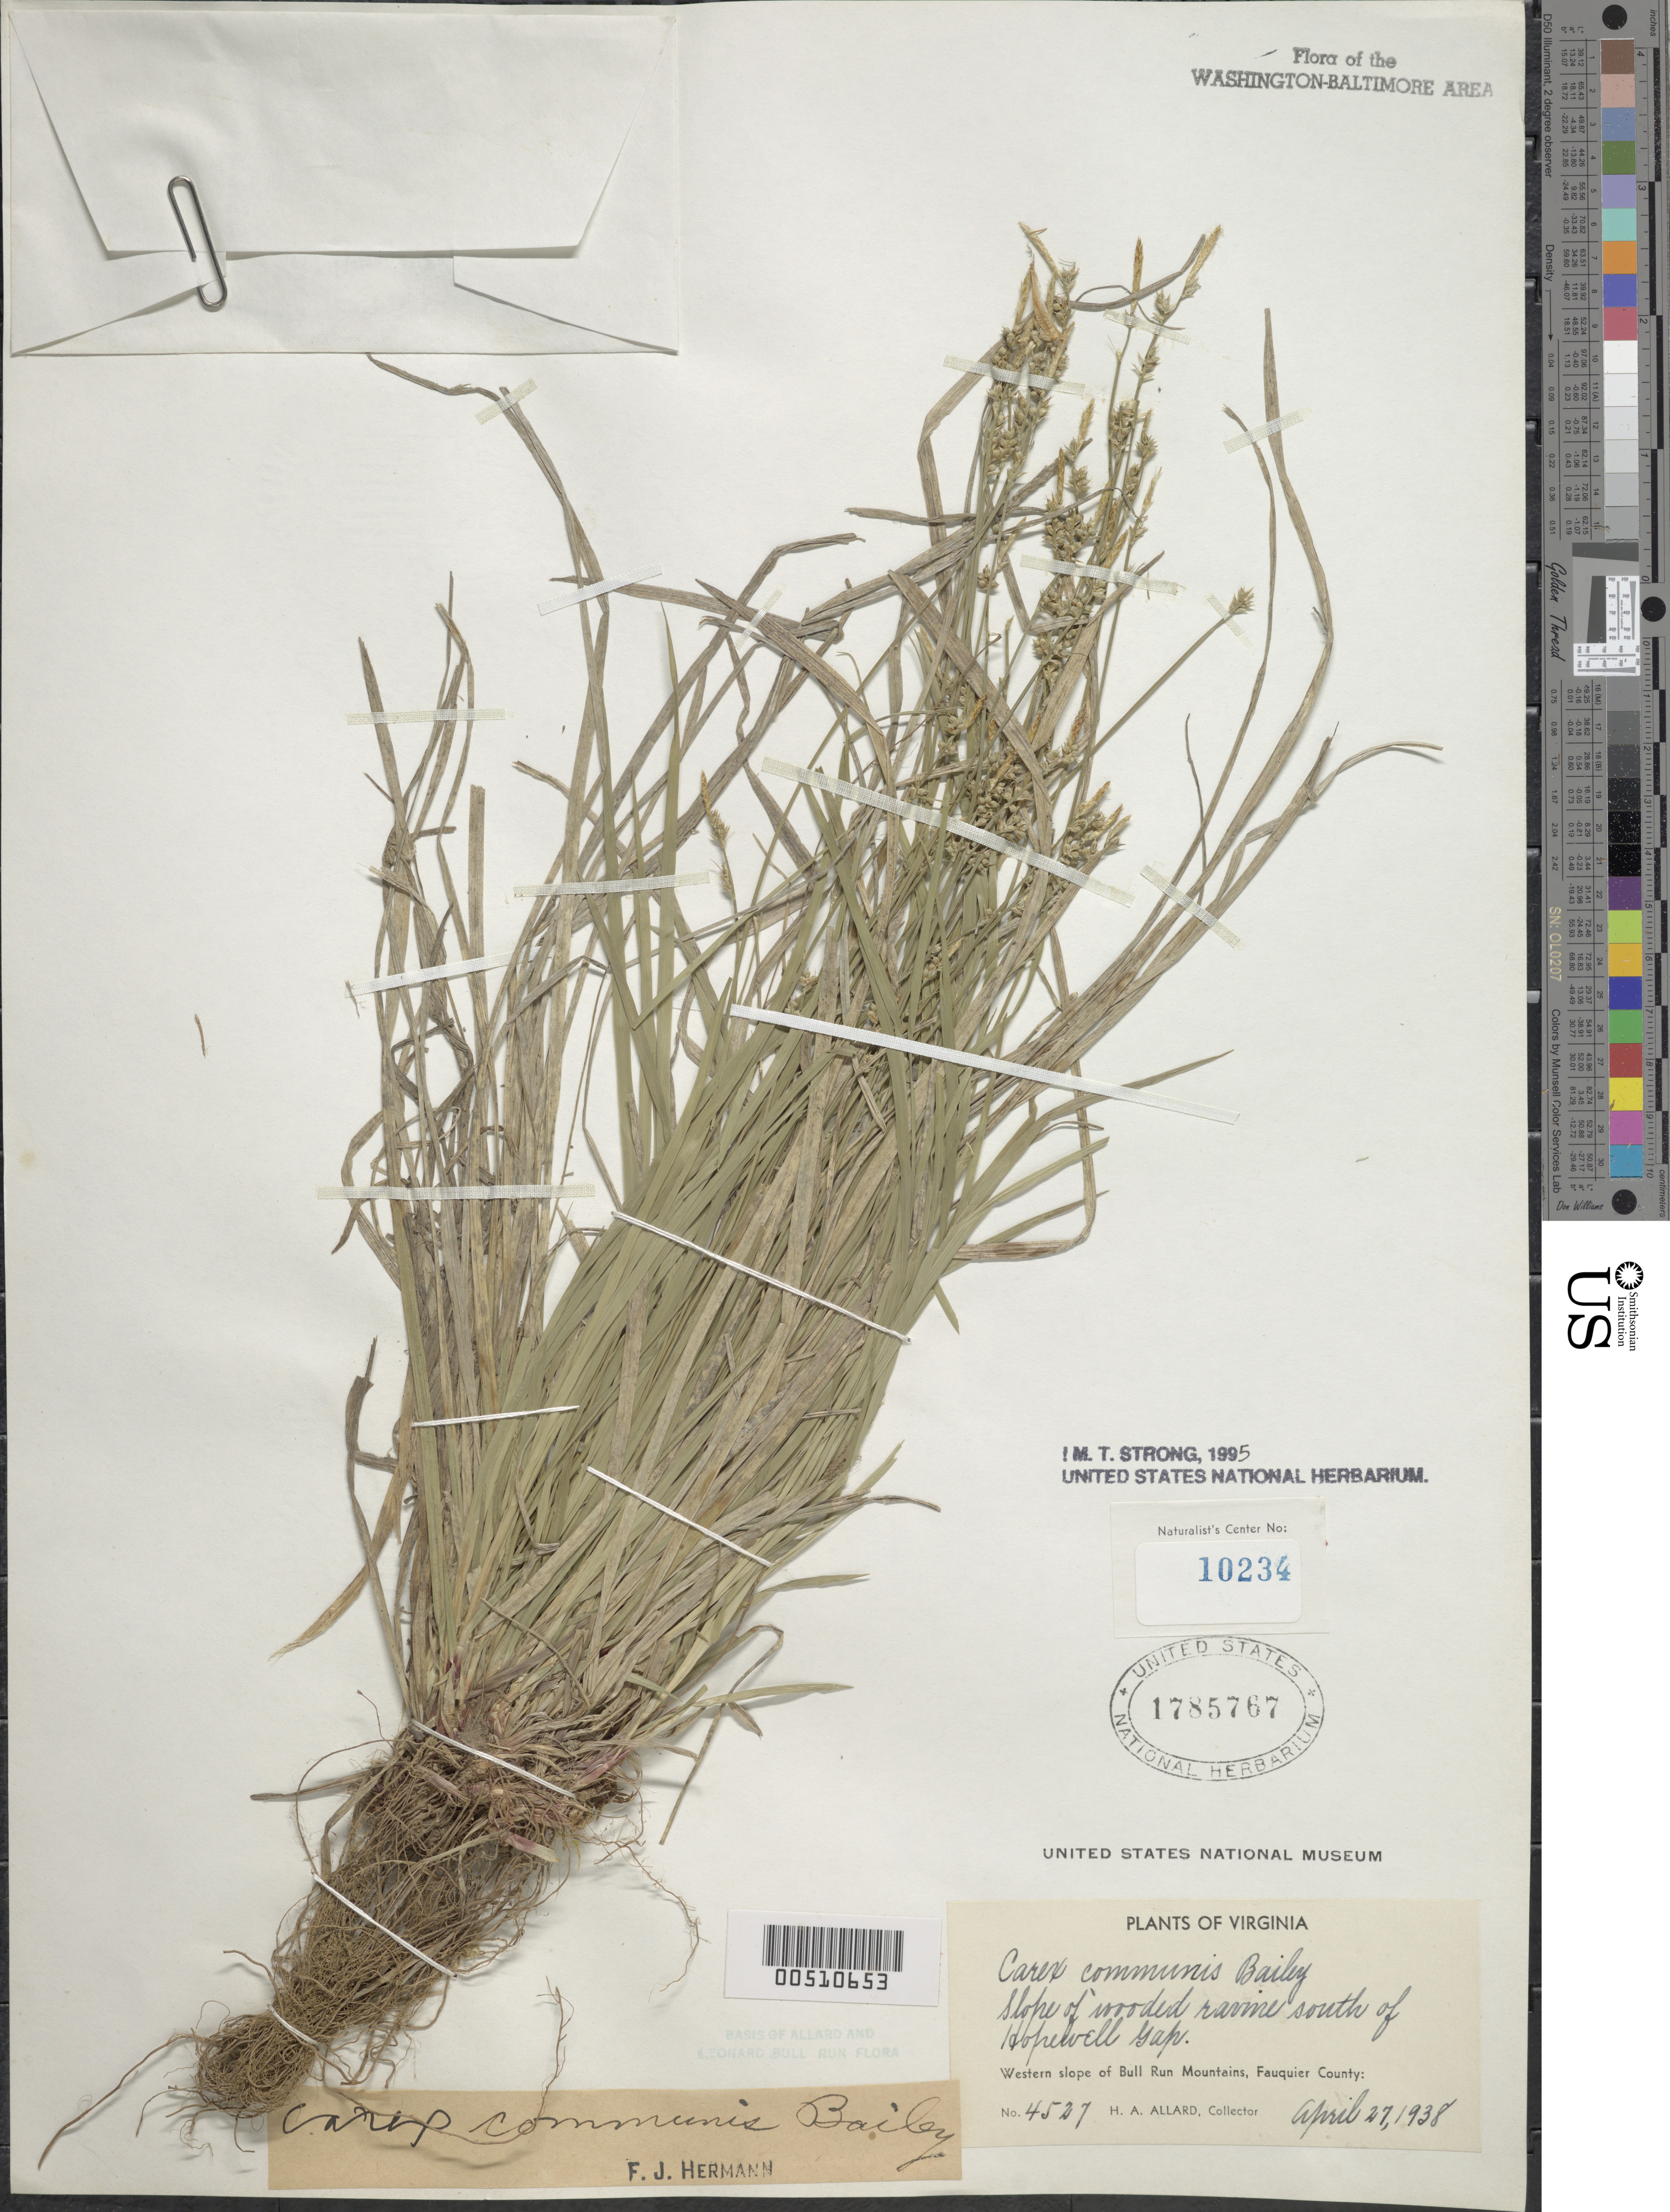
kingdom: Plantae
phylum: Tracheophyta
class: Liliopsida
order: Poales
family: Cyperaceae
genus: Carex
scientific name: Carex communis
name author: L.H. Bailey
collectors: H. A. Allard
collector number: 4527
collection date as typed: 27 Apr 1938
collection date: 1938-04-27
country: United States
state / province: Virginia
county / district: Fauquier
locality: S of Hopewell Gap, W slope of Bull Run Mts. Bull Run Mts.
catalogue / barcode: US 1785767